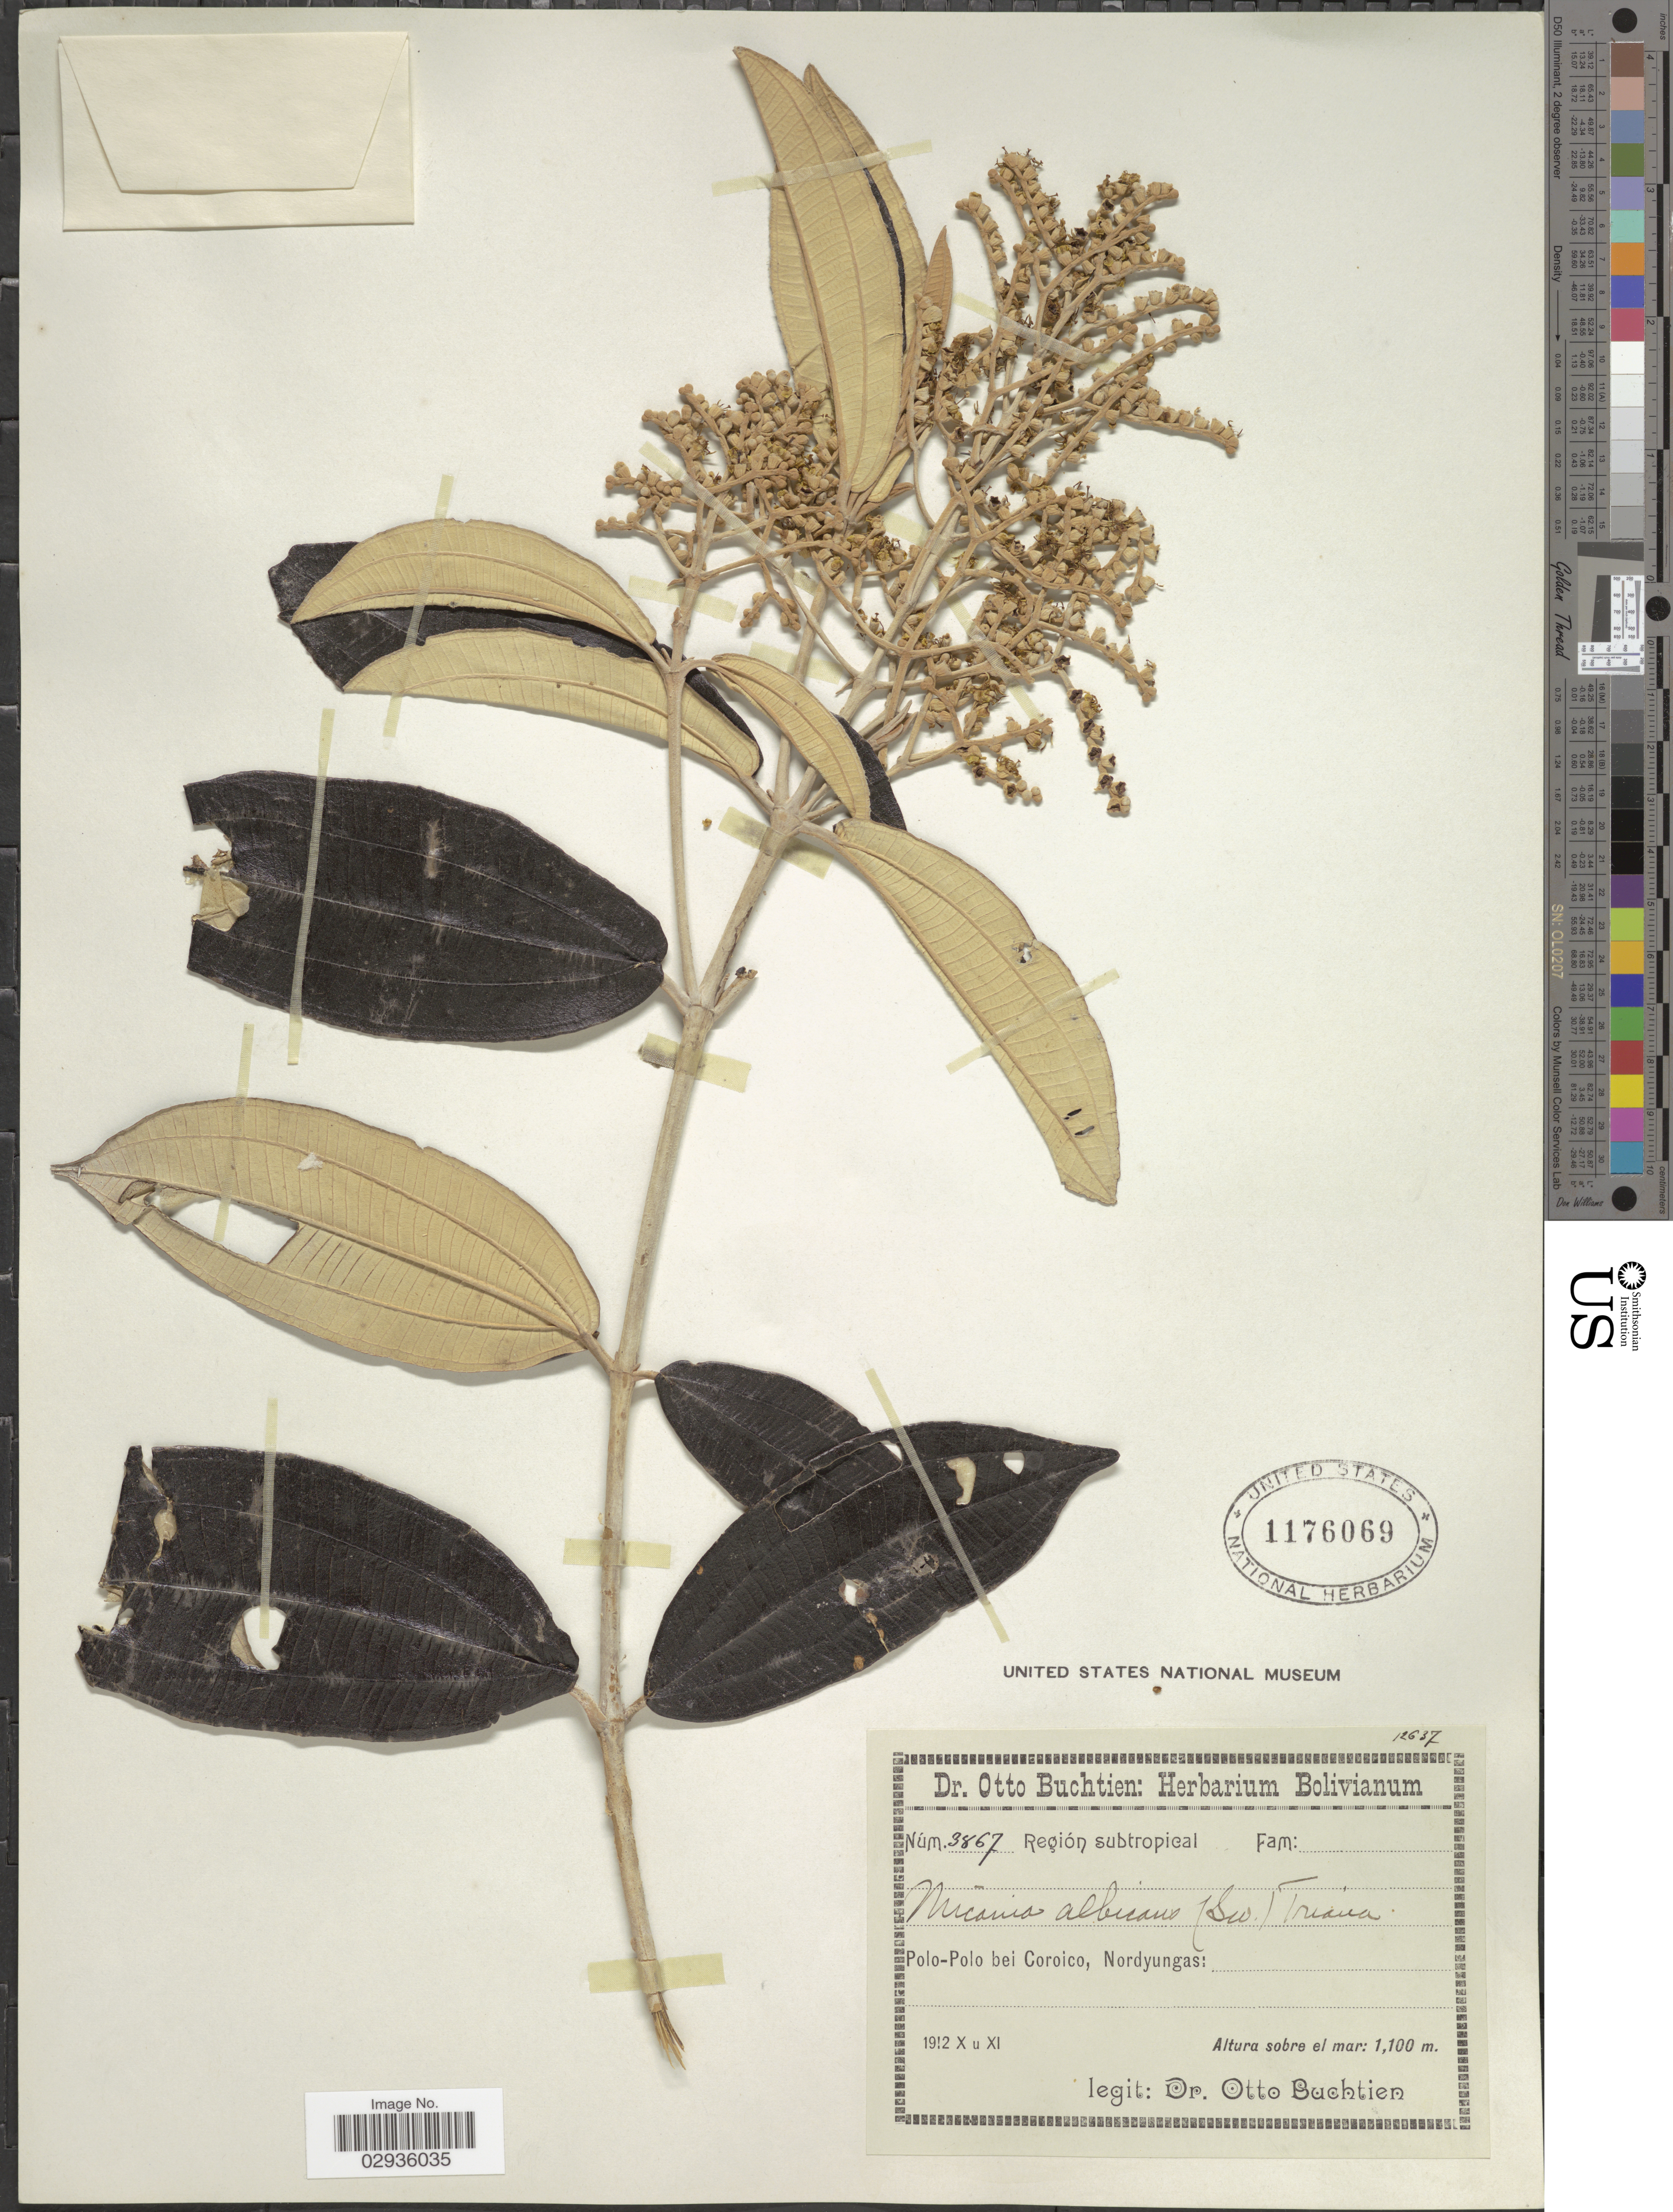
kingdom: Plantae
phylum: Tracheophyta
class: Magnoliopsida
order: Myrtales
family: Melastomataceae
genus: Miconia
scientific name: Miconia albicans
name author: (Sw.) Steud.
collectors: O. Buchtien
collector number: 3867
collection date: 1912-10/1912-11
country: Bolivia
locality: Polo-Polo bei Coroico, Nordyungas.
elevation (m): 1100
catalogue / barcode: US 1176069